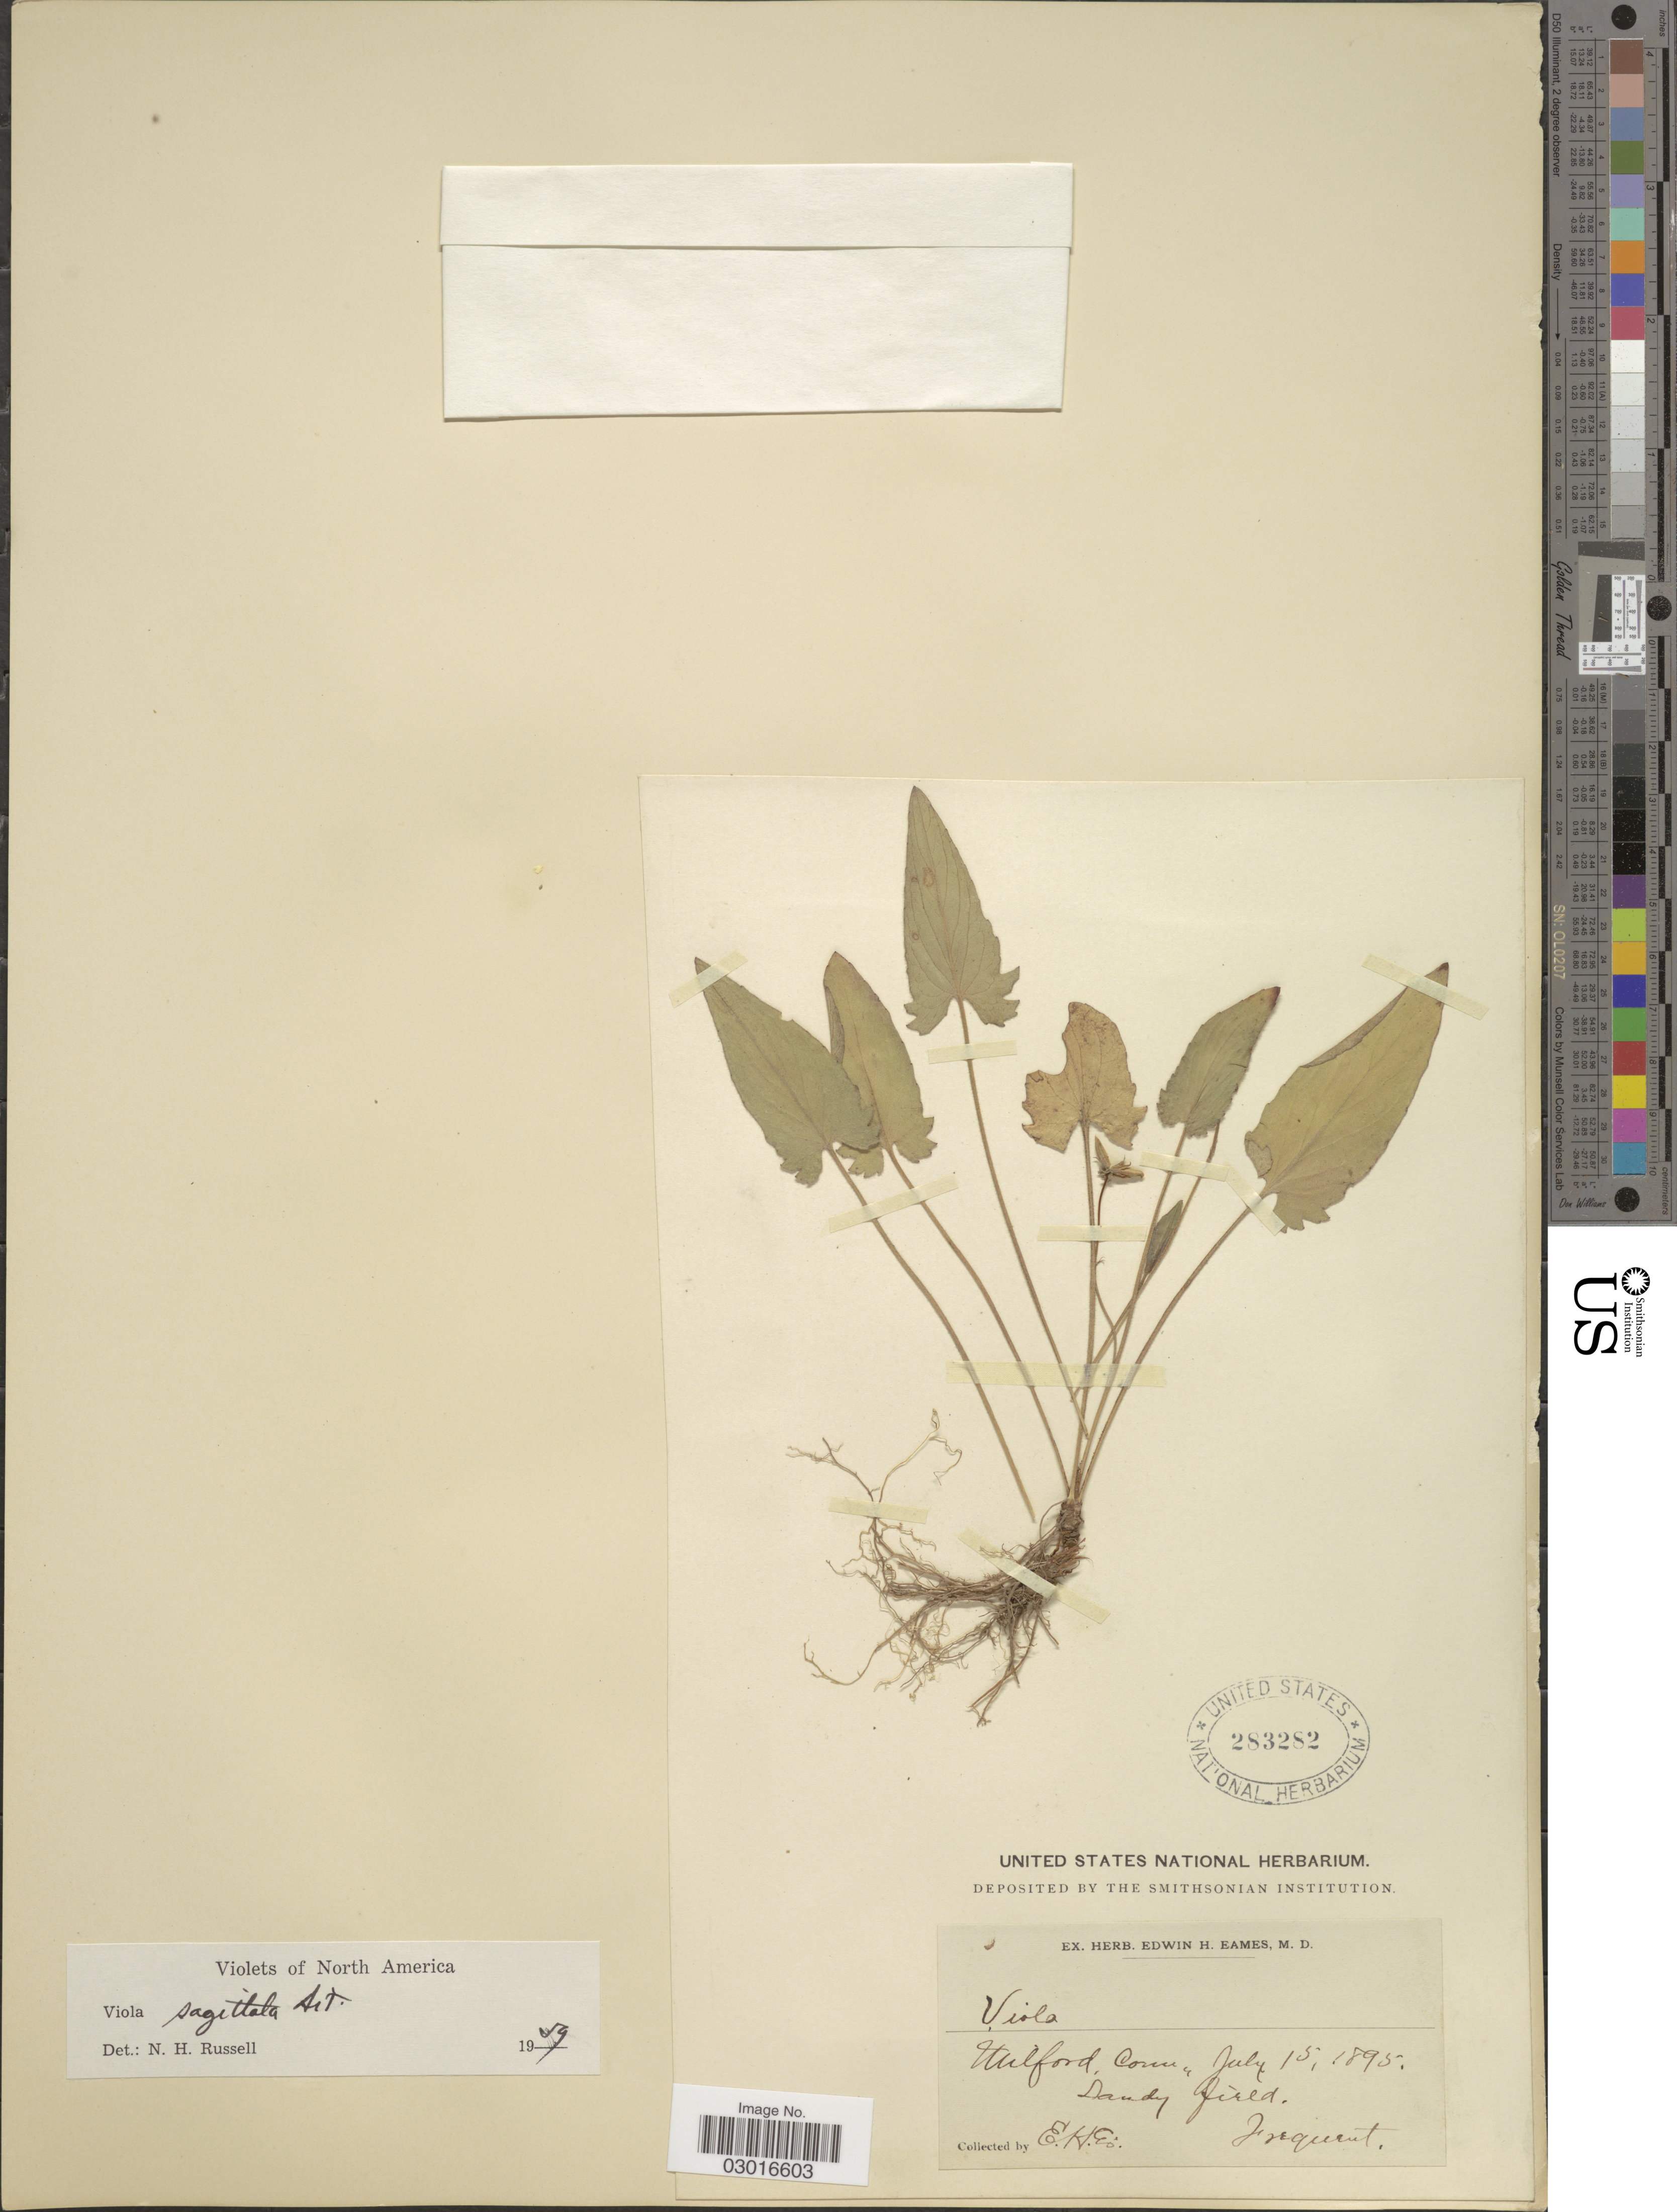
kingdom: Plantae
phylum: Tracheophyta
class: Magnoliopsida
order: Malpighiales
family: Violaceae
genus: Viola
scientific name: Viola sagittata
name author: Aiton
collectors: E. H. Eames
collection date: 1895-07-15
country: United States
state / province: Connecticut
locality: Milford.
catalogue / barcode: US 283282